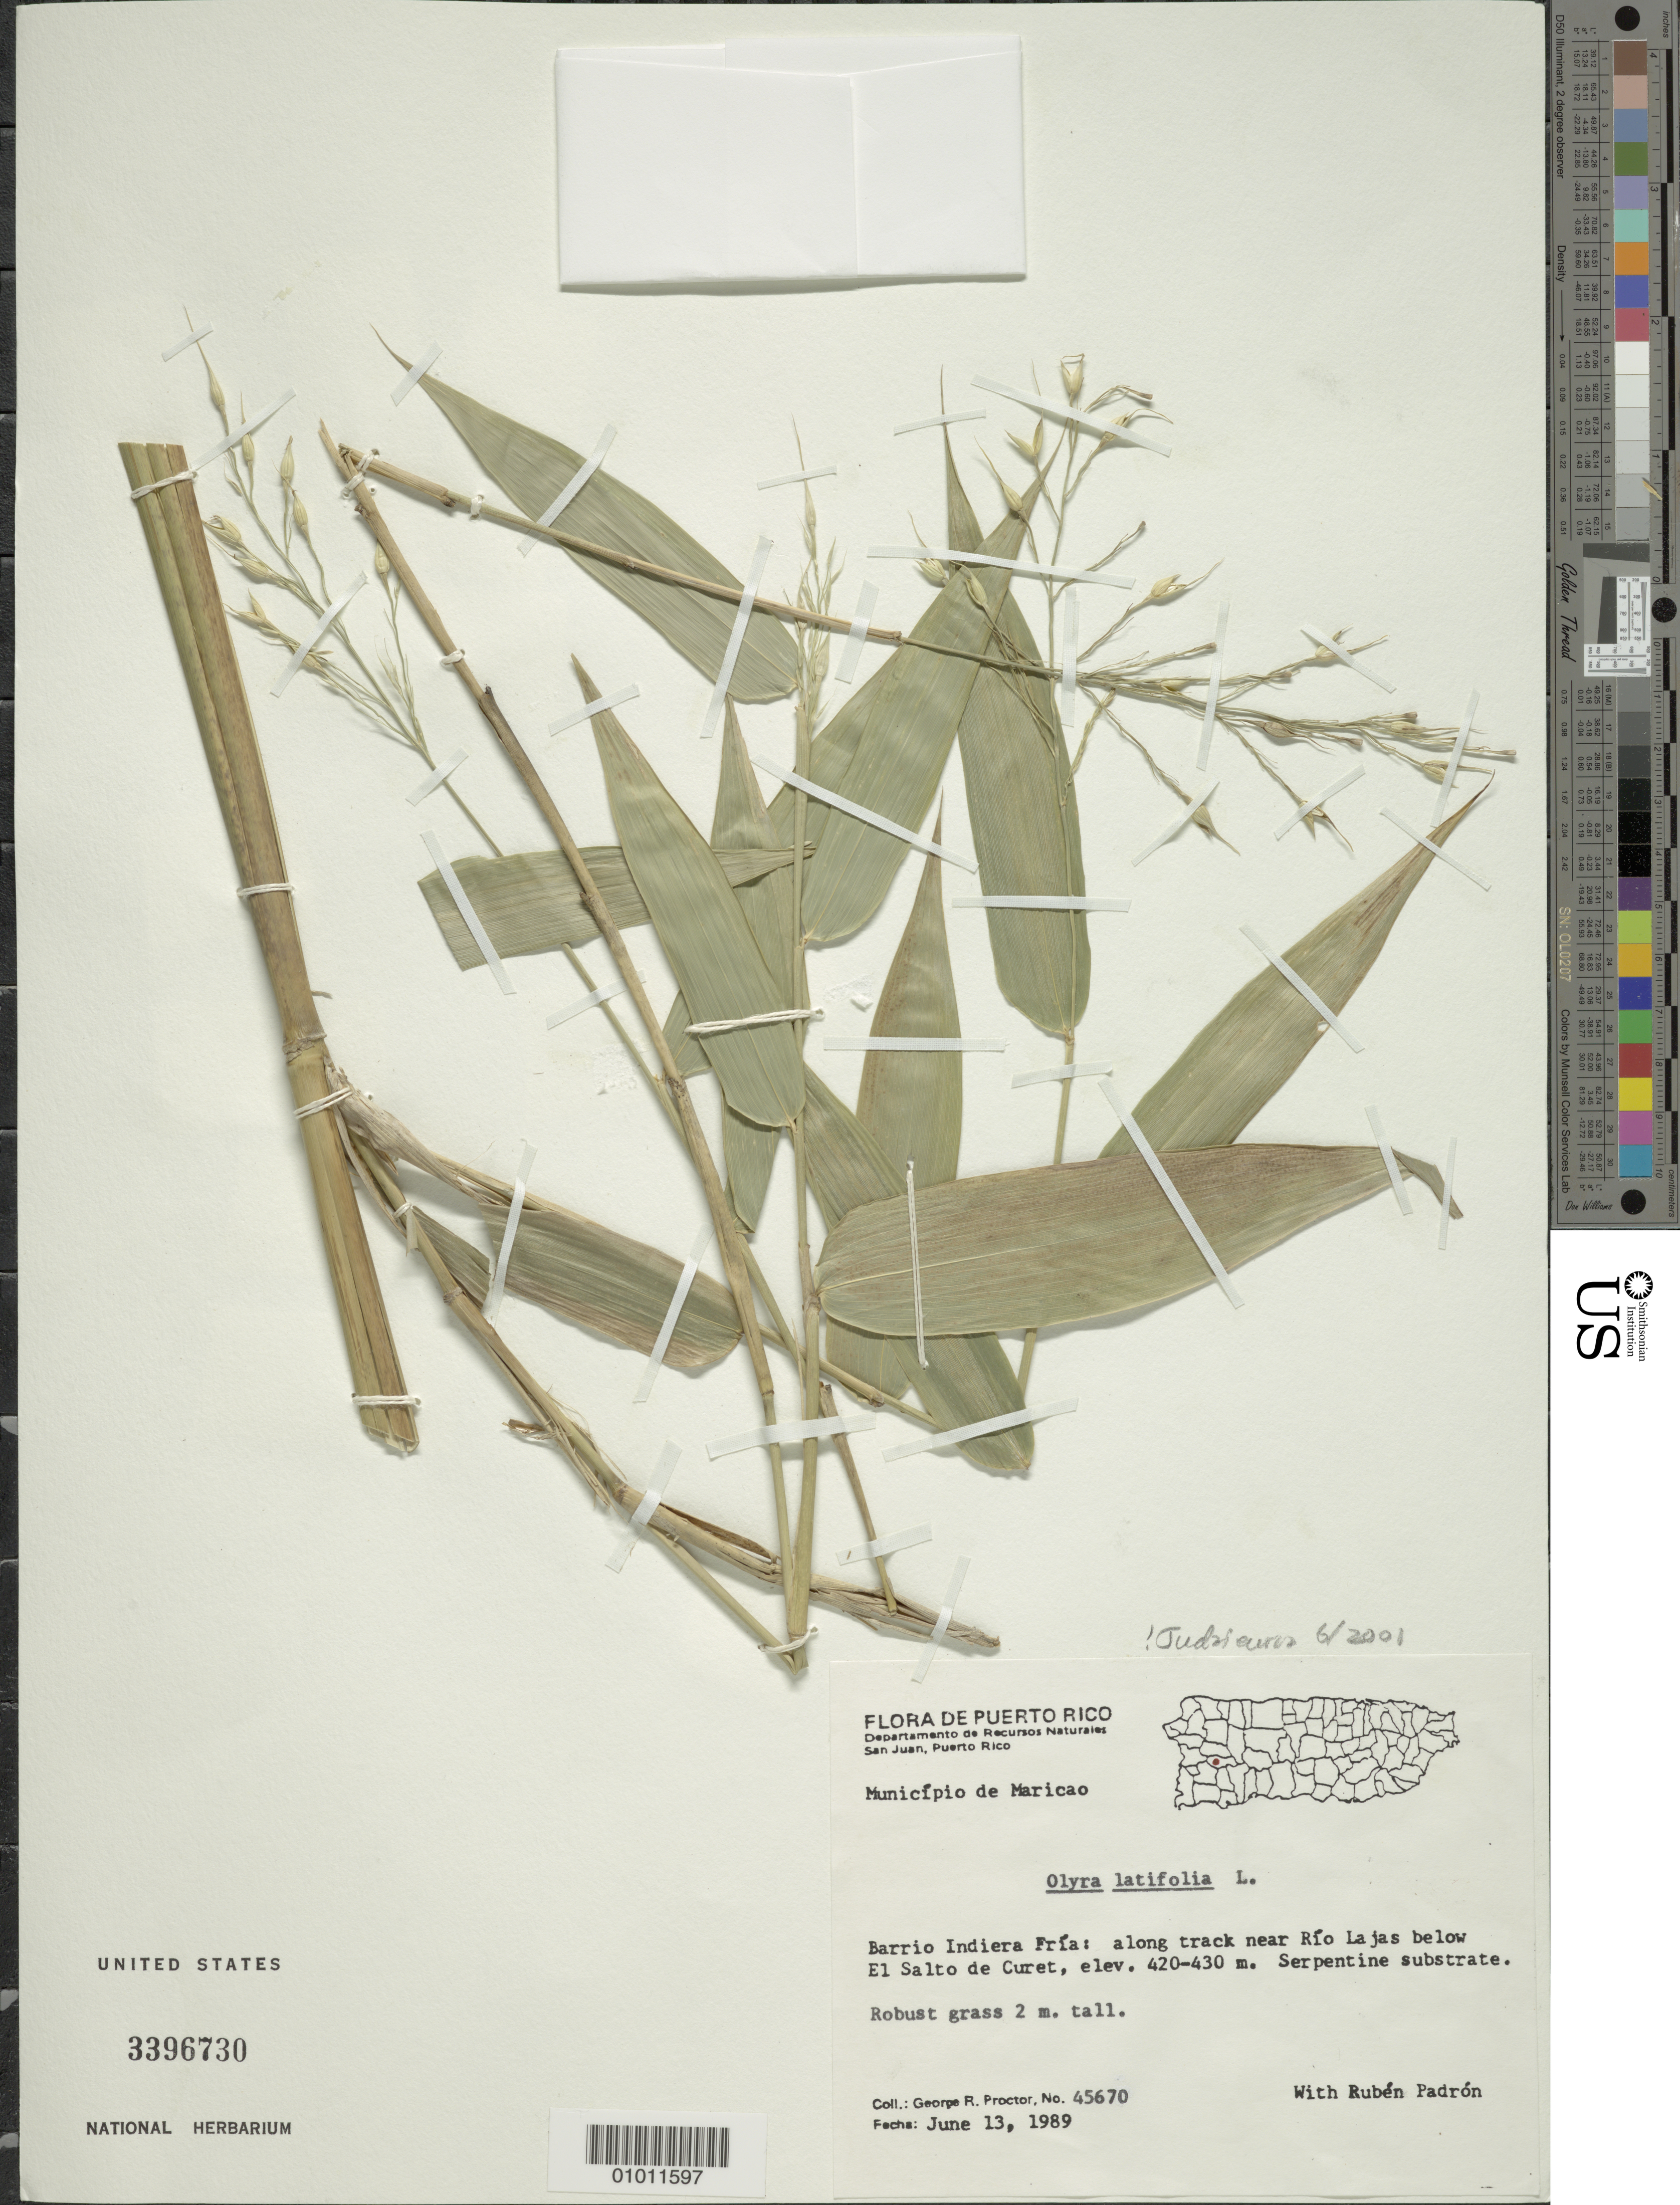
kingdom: Plantae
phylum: Tracheophyta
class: Liliopsida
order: Poales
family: Poaceae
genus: Olyra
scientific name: Olyra latifolia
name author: L.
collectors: G. R. Proctor & R. Padrón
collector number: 45670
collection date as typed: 13 Jun 1989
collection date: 1989-06-13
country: Puerto Rico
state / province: Maricao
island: Puerto Rico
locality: Barrio Indiera Fria: along track near Rio Lajas below El Salto de Curet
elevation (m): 420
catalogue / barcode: US 3396730